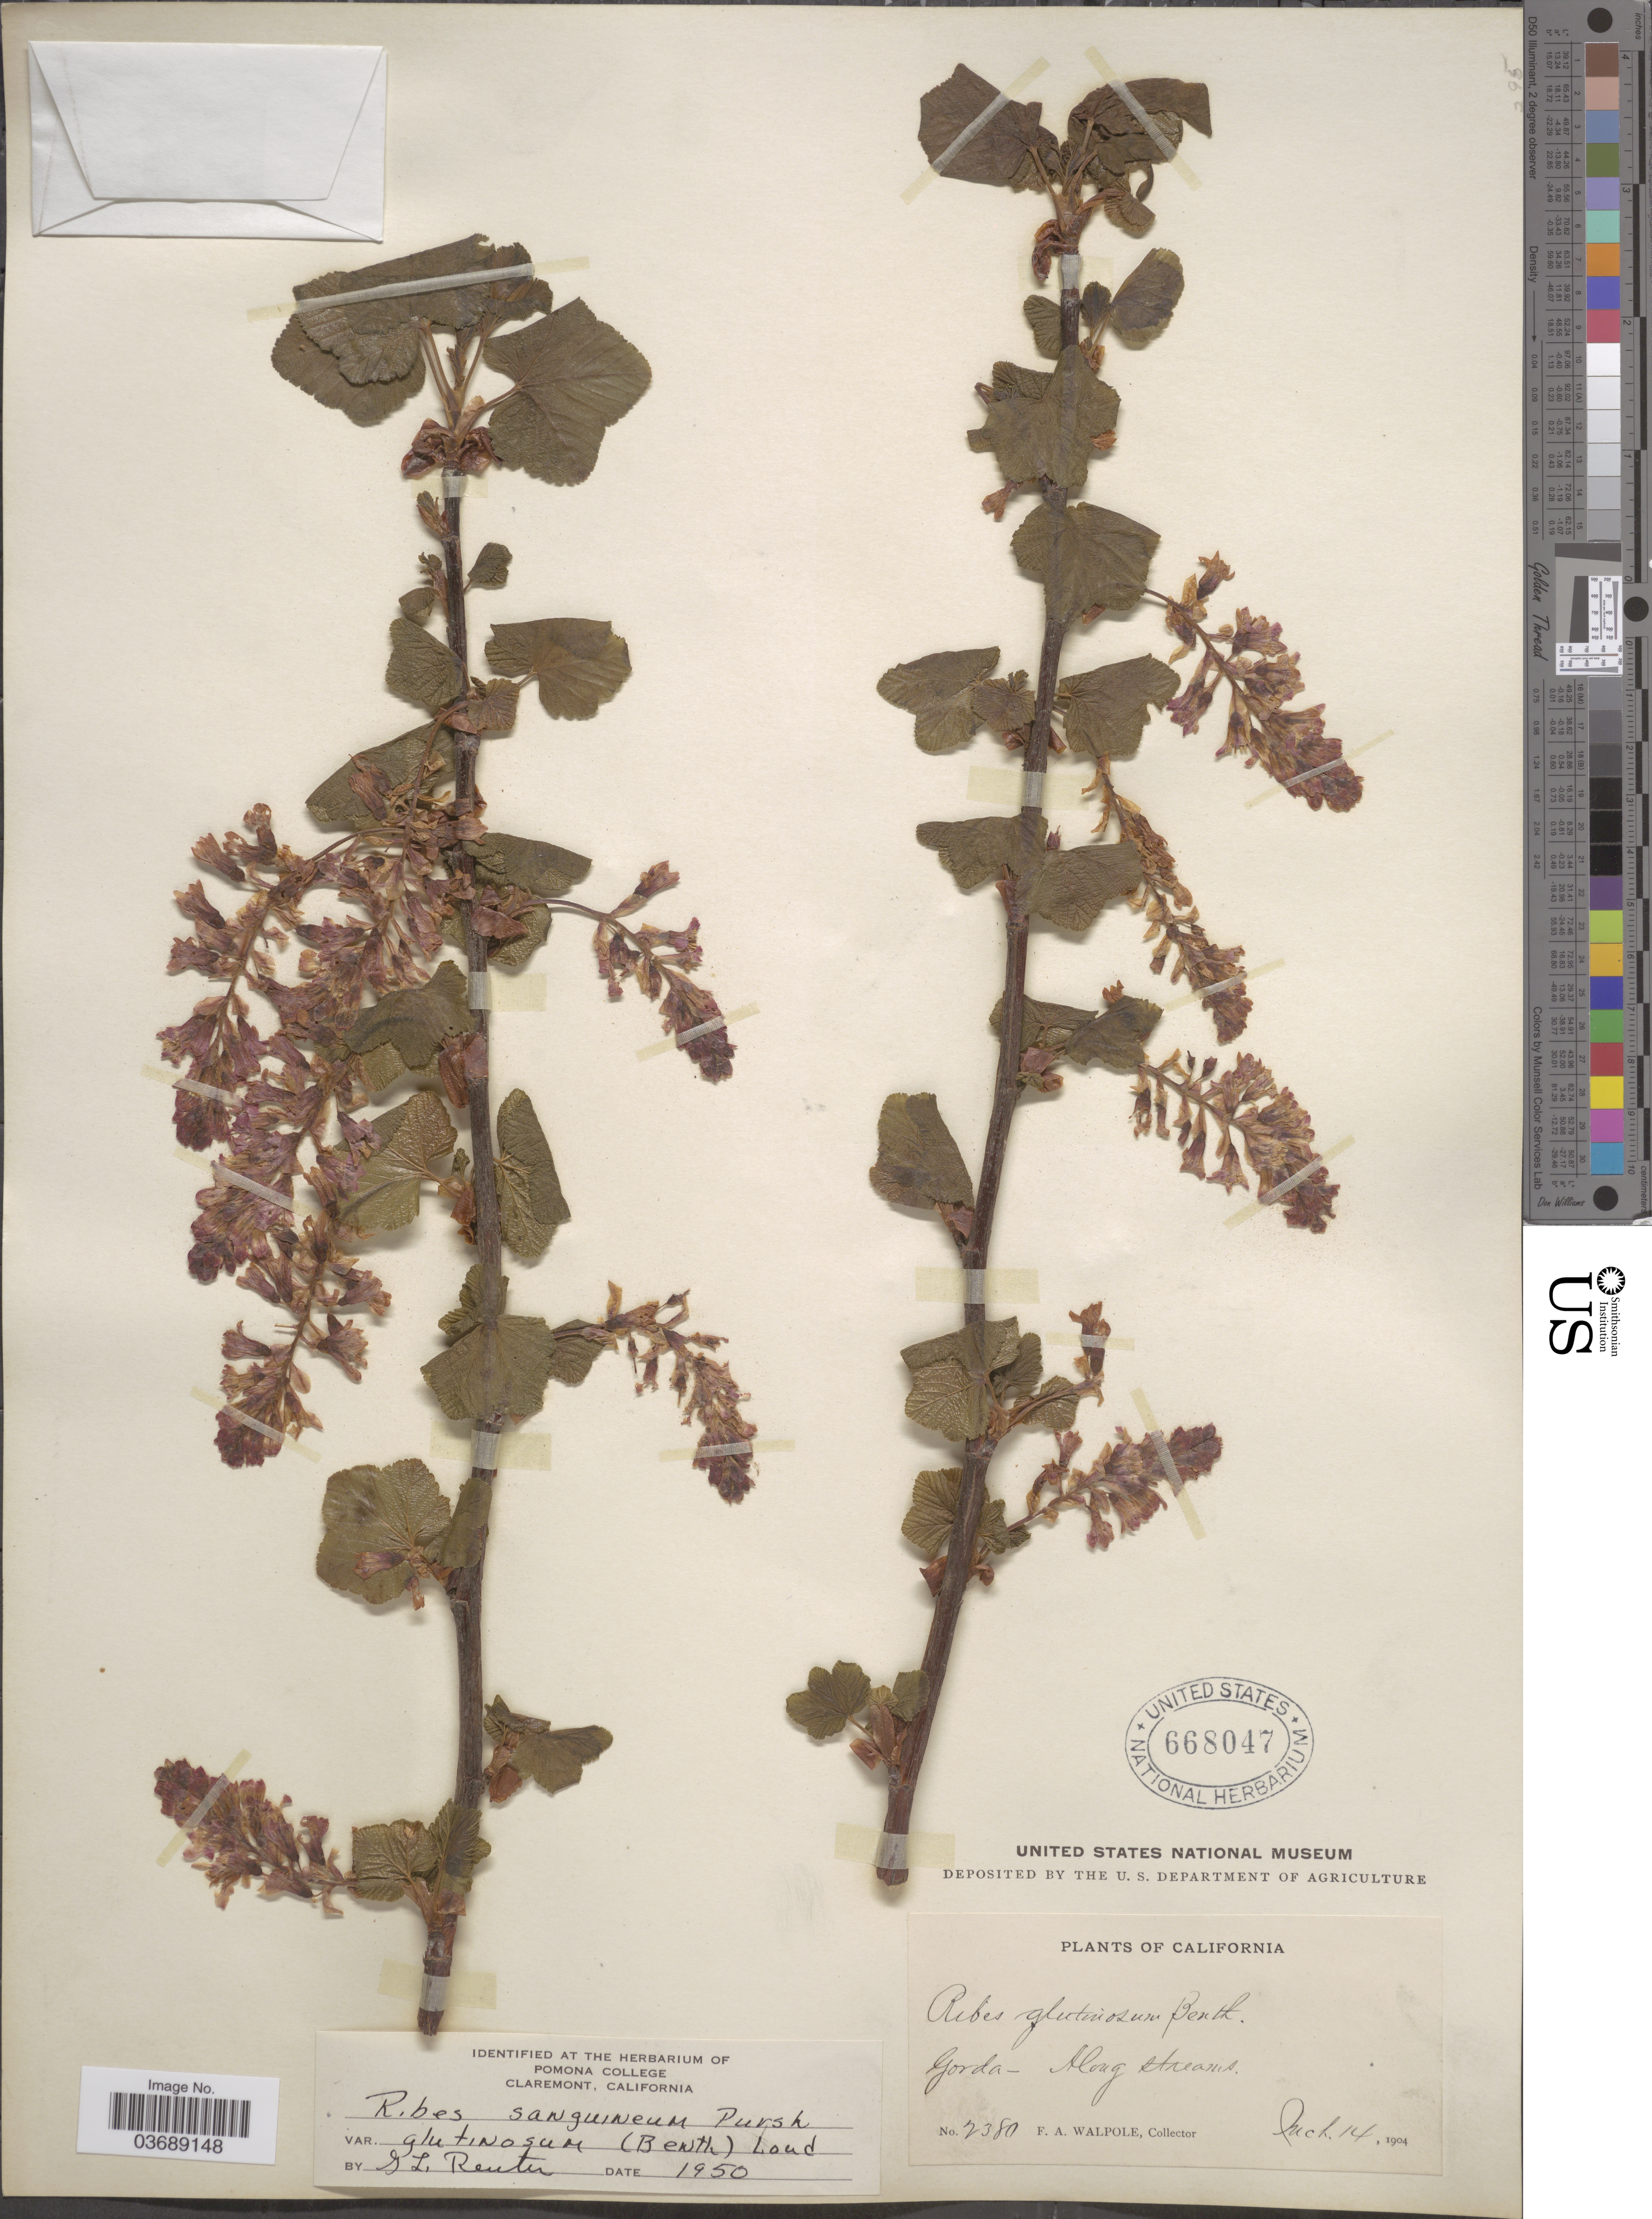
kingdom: Plantae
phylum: Tracheophyta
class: Magnoliopsida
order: Saxifragales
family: Grossulariaceae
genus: Ribes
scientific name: Ribes sanguineum var. glutinosum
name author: (Benth.) Loudon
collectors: F. Walpole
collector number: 2380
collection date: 1904-03-14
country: United States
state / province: California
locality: Gorda - Along streams.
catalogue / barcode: US 668047